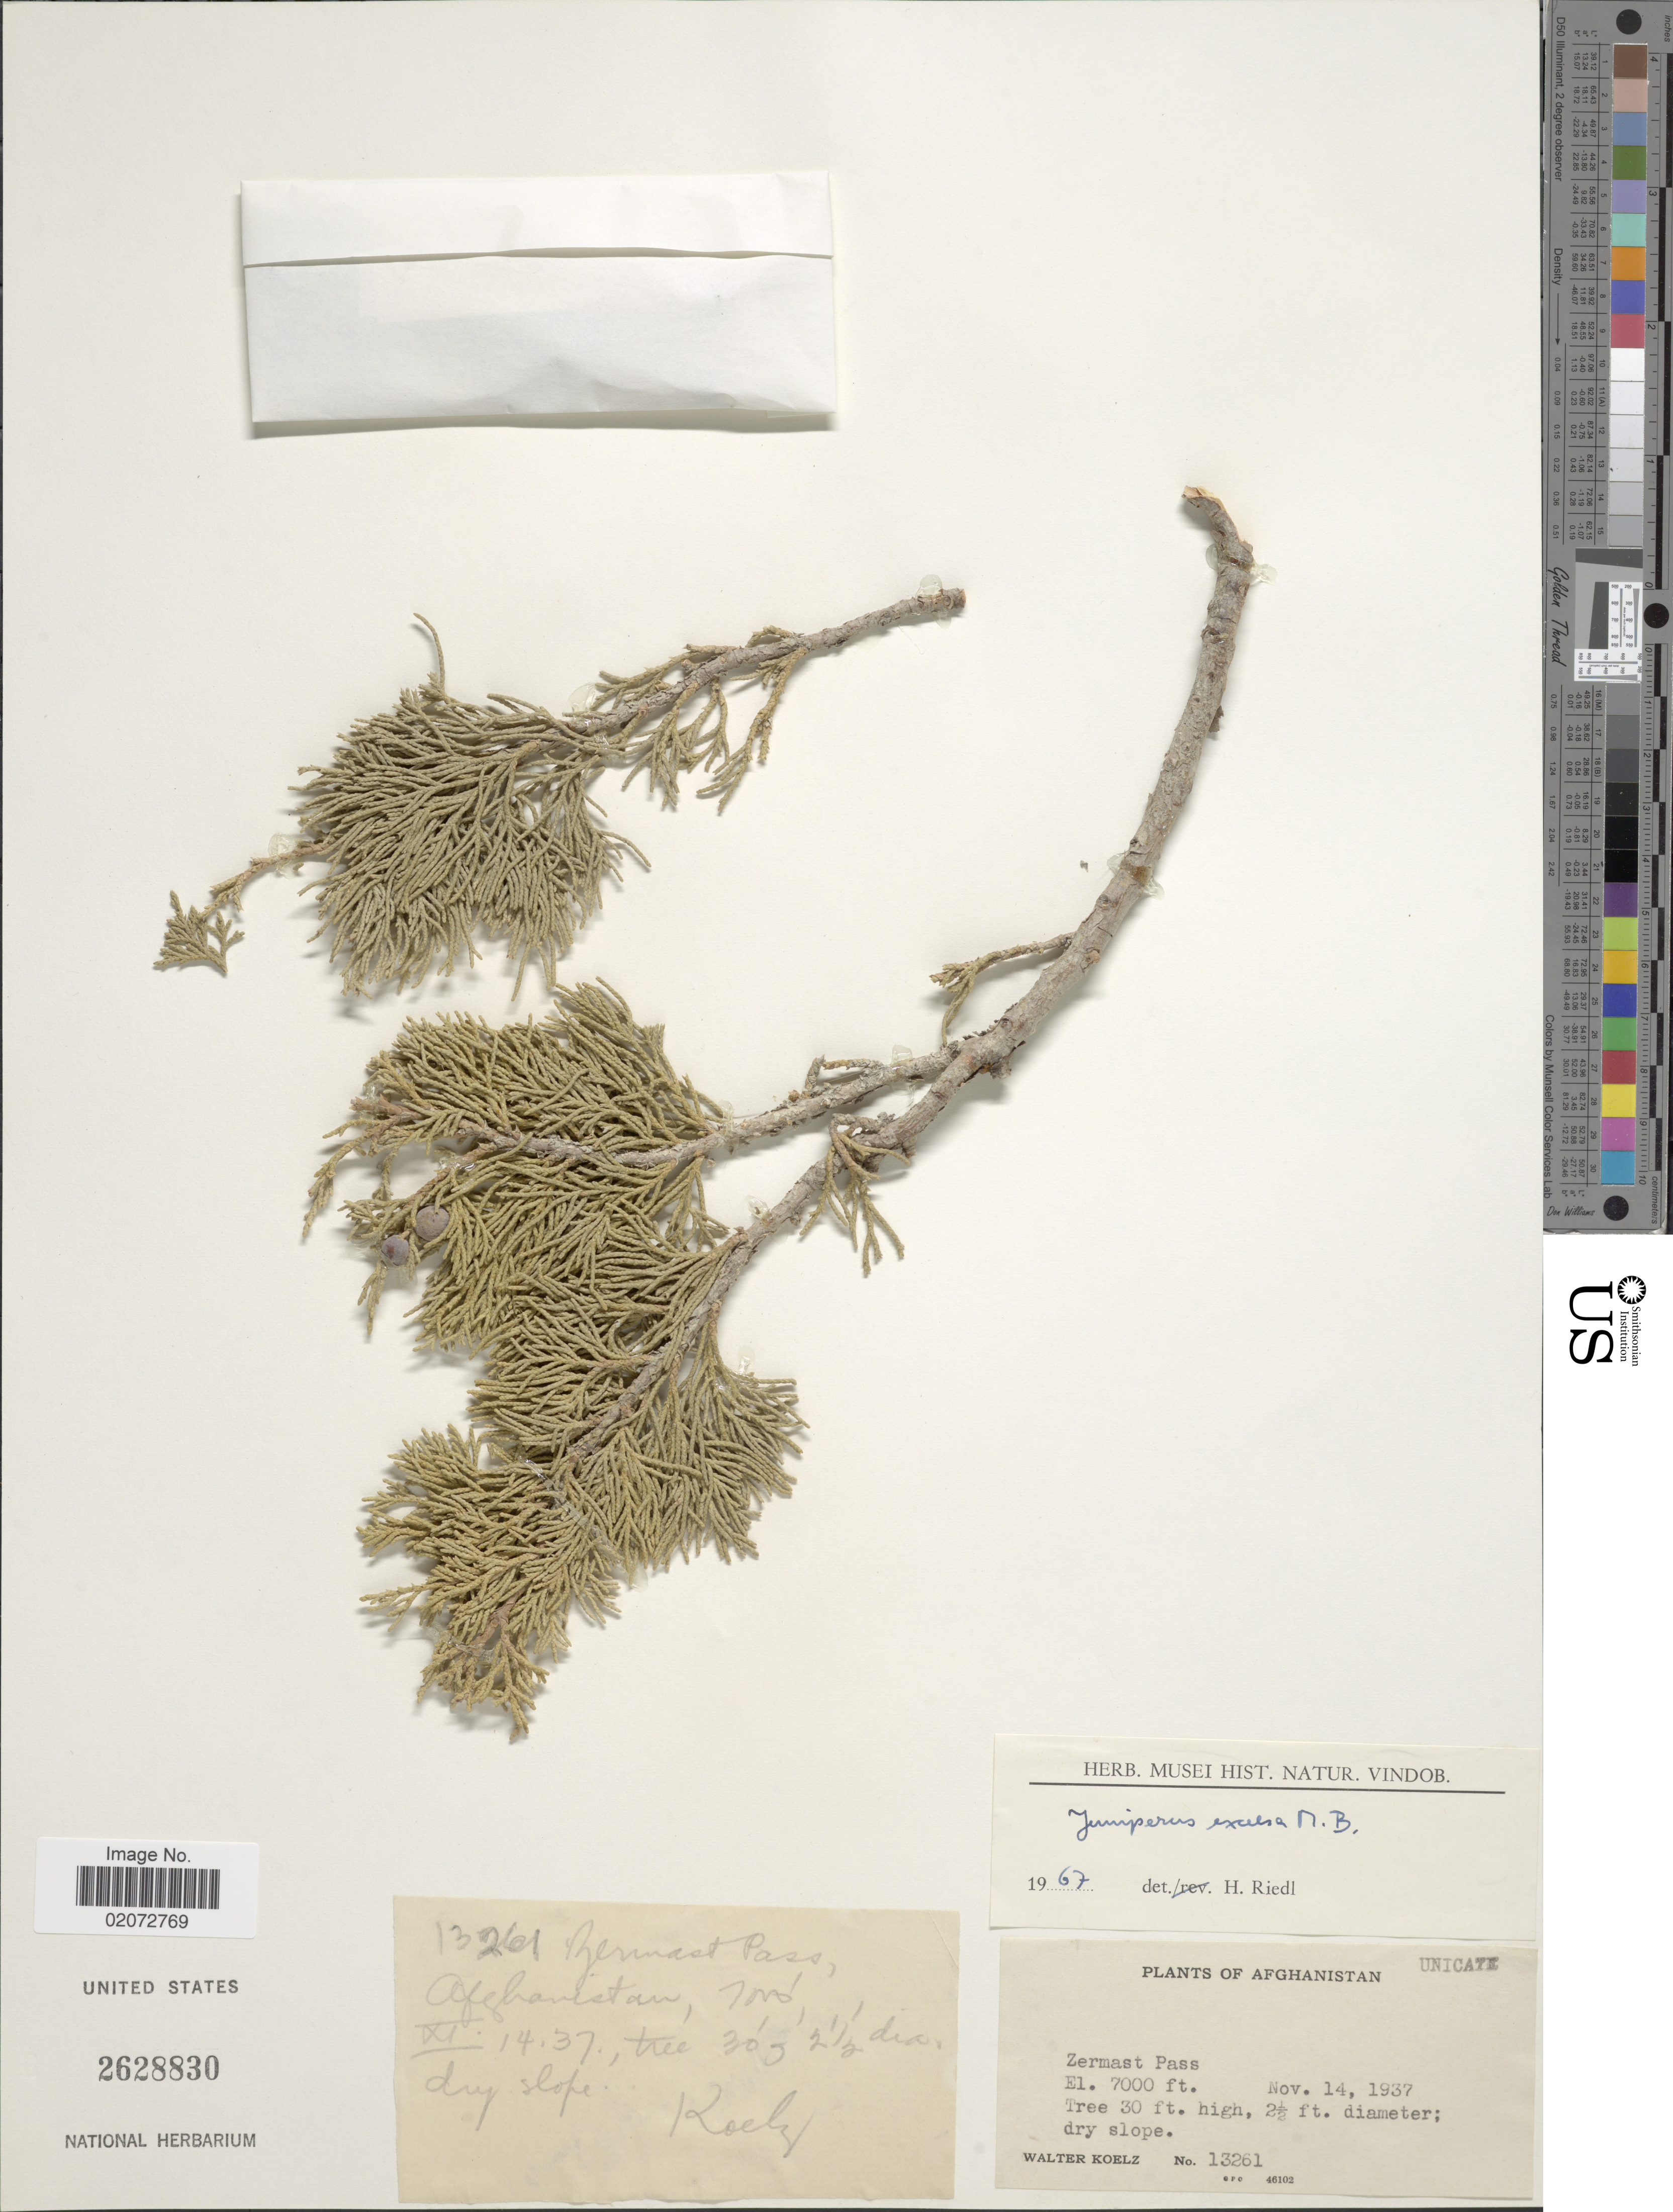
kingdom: Plantae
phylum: Tracheophyta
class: Pinopsida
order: Pinales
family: Cupressaceae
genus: Juniperus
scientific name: Juniperus excelsa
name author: M. Bieb.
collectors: W. N. Koelz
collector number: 13261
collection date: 1937-11-14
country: Afghanistan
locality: Zermast Pass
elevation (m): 2134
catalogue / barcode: US 2628830